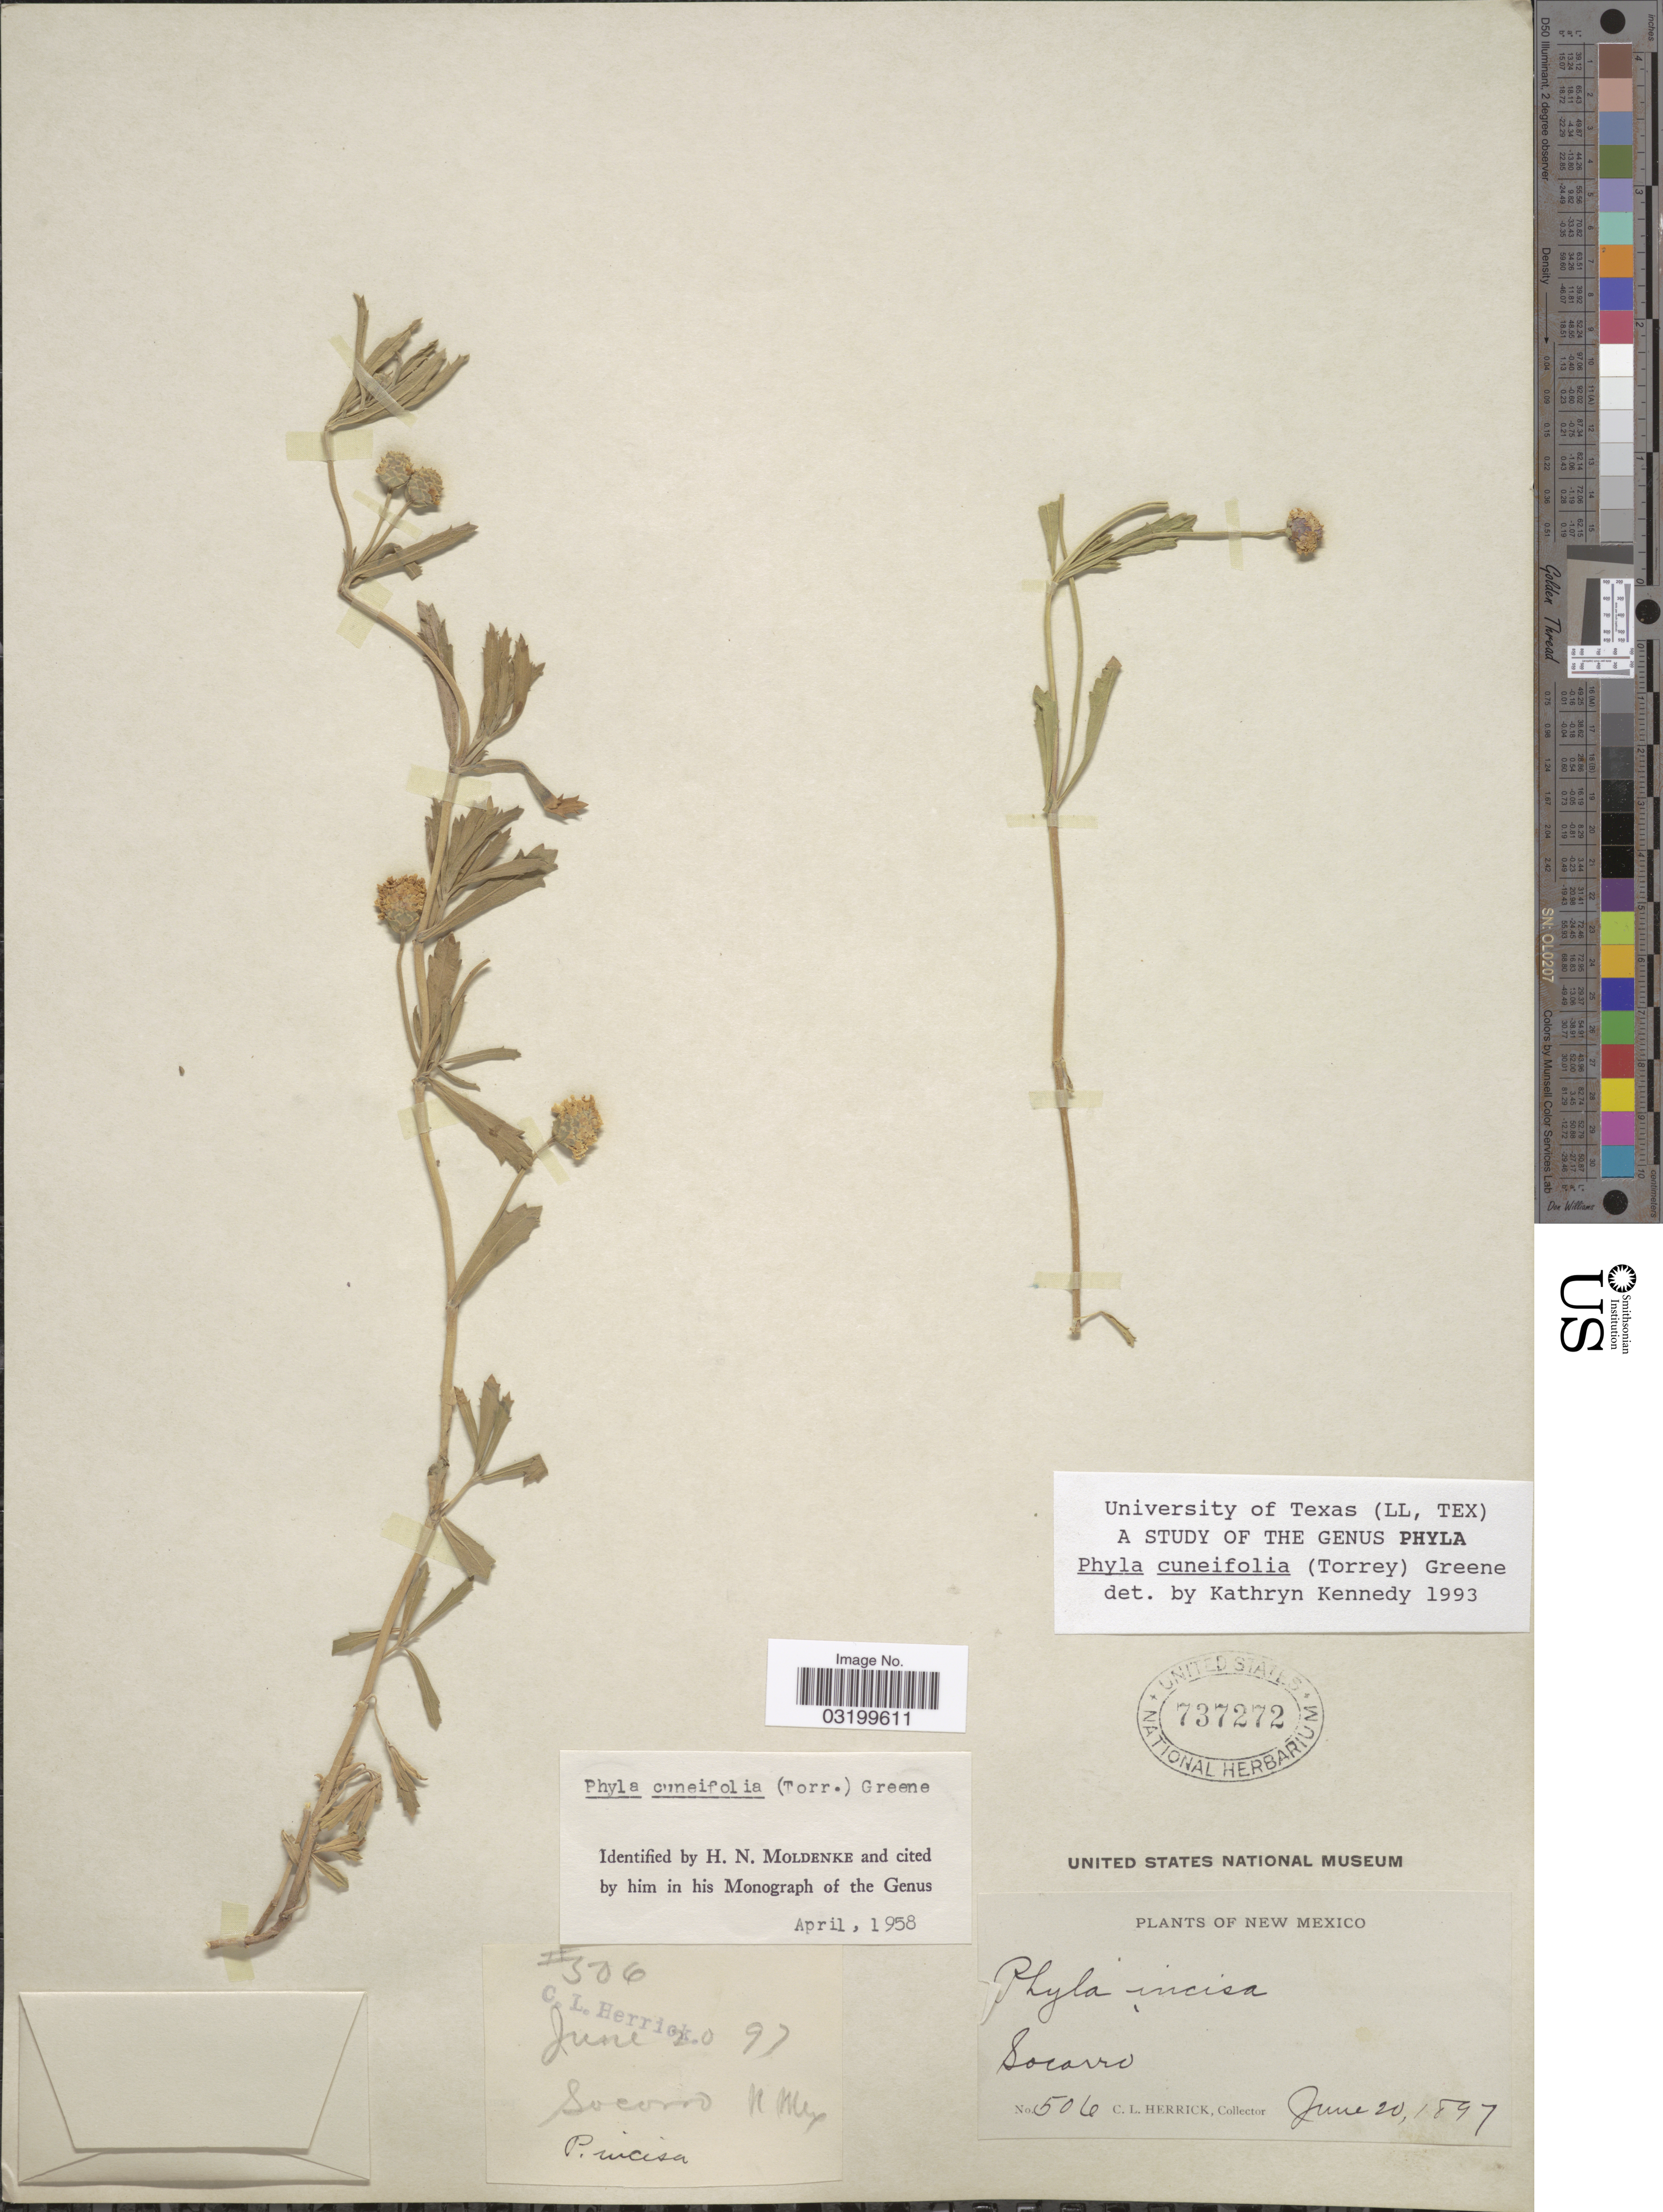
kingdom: Plantae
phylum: Tracheophyta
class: Magnoliopsida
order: Lamiales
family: Verbenaceae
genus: Phyla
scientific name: Phyla cuneifolia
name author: (Torr.) Greene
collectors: C. Herrick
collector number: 506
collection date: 1897-06-20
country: United States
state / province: New Mexico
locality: Socarro.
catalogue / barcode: US 737272